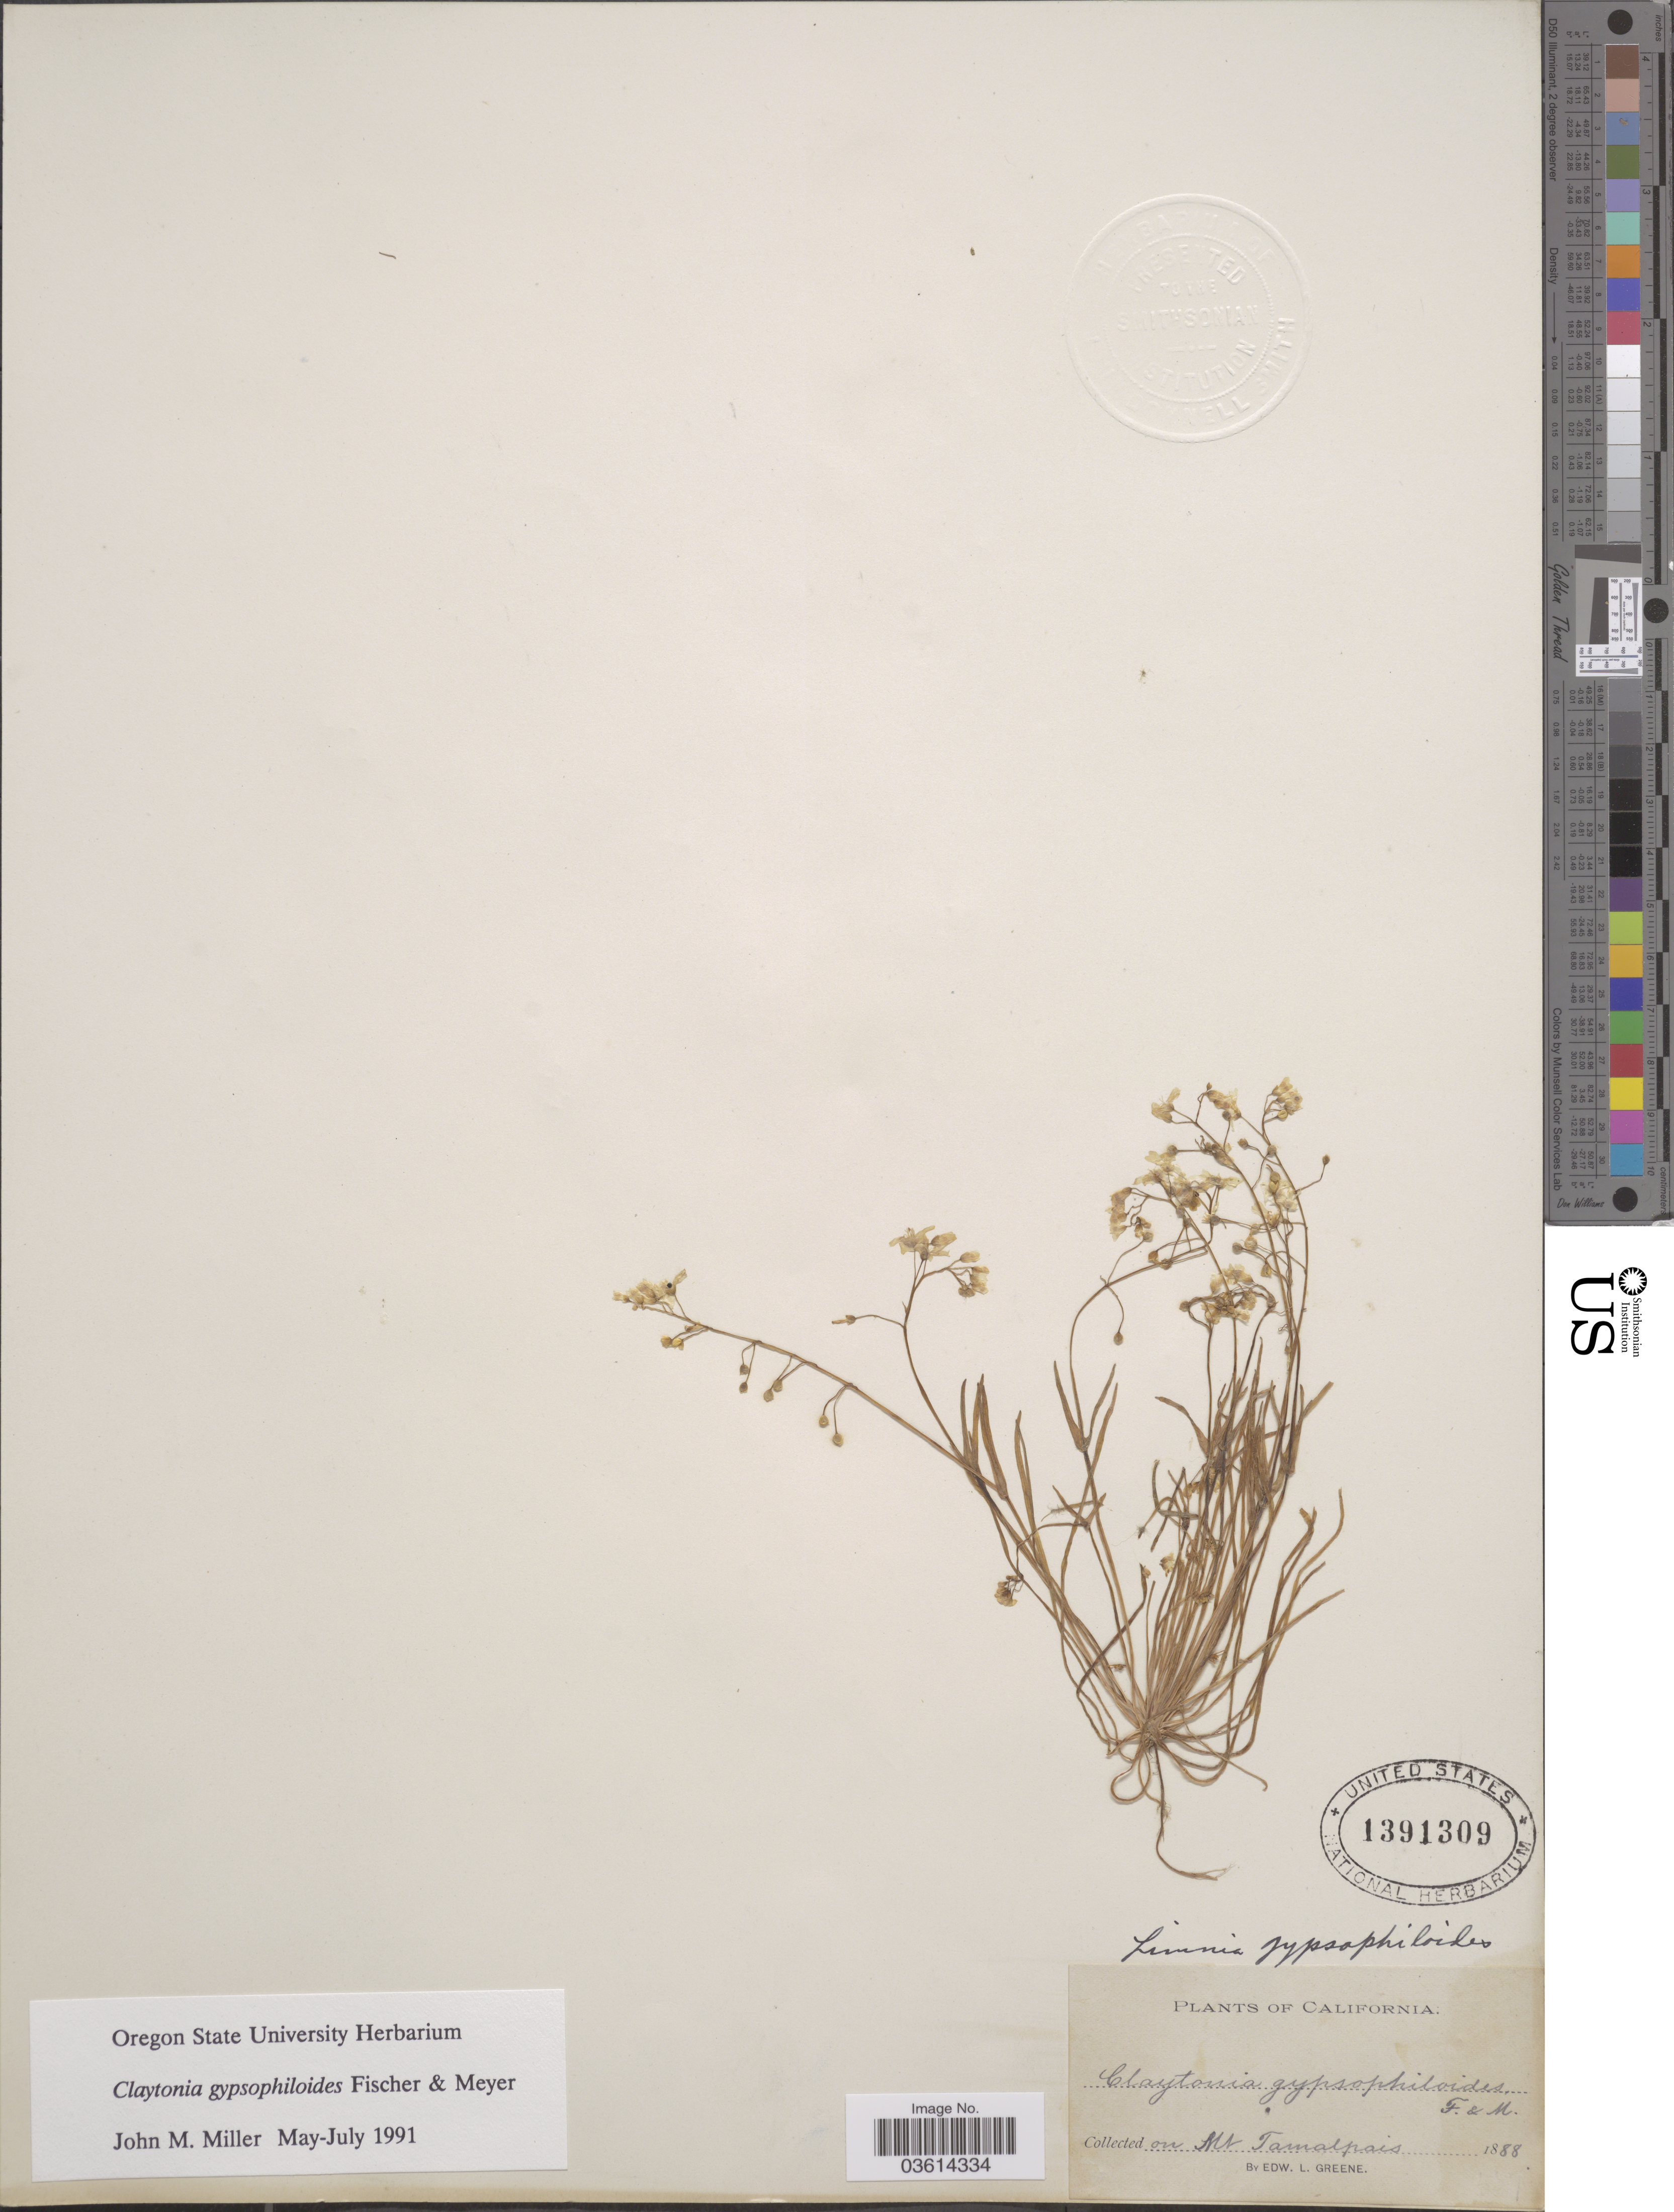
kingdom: Plantae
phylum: Tracheophyta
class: Magnoliopsida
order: Caryophyllales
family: Montiaceae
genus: Claytonia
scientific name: Claytonia gypsophiloides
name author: Fisch. & C.A. Mey.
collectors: E. L. Greene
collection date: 1888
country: United States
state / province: California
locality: On Mt. Tamalpais.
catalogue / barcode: US 1391309